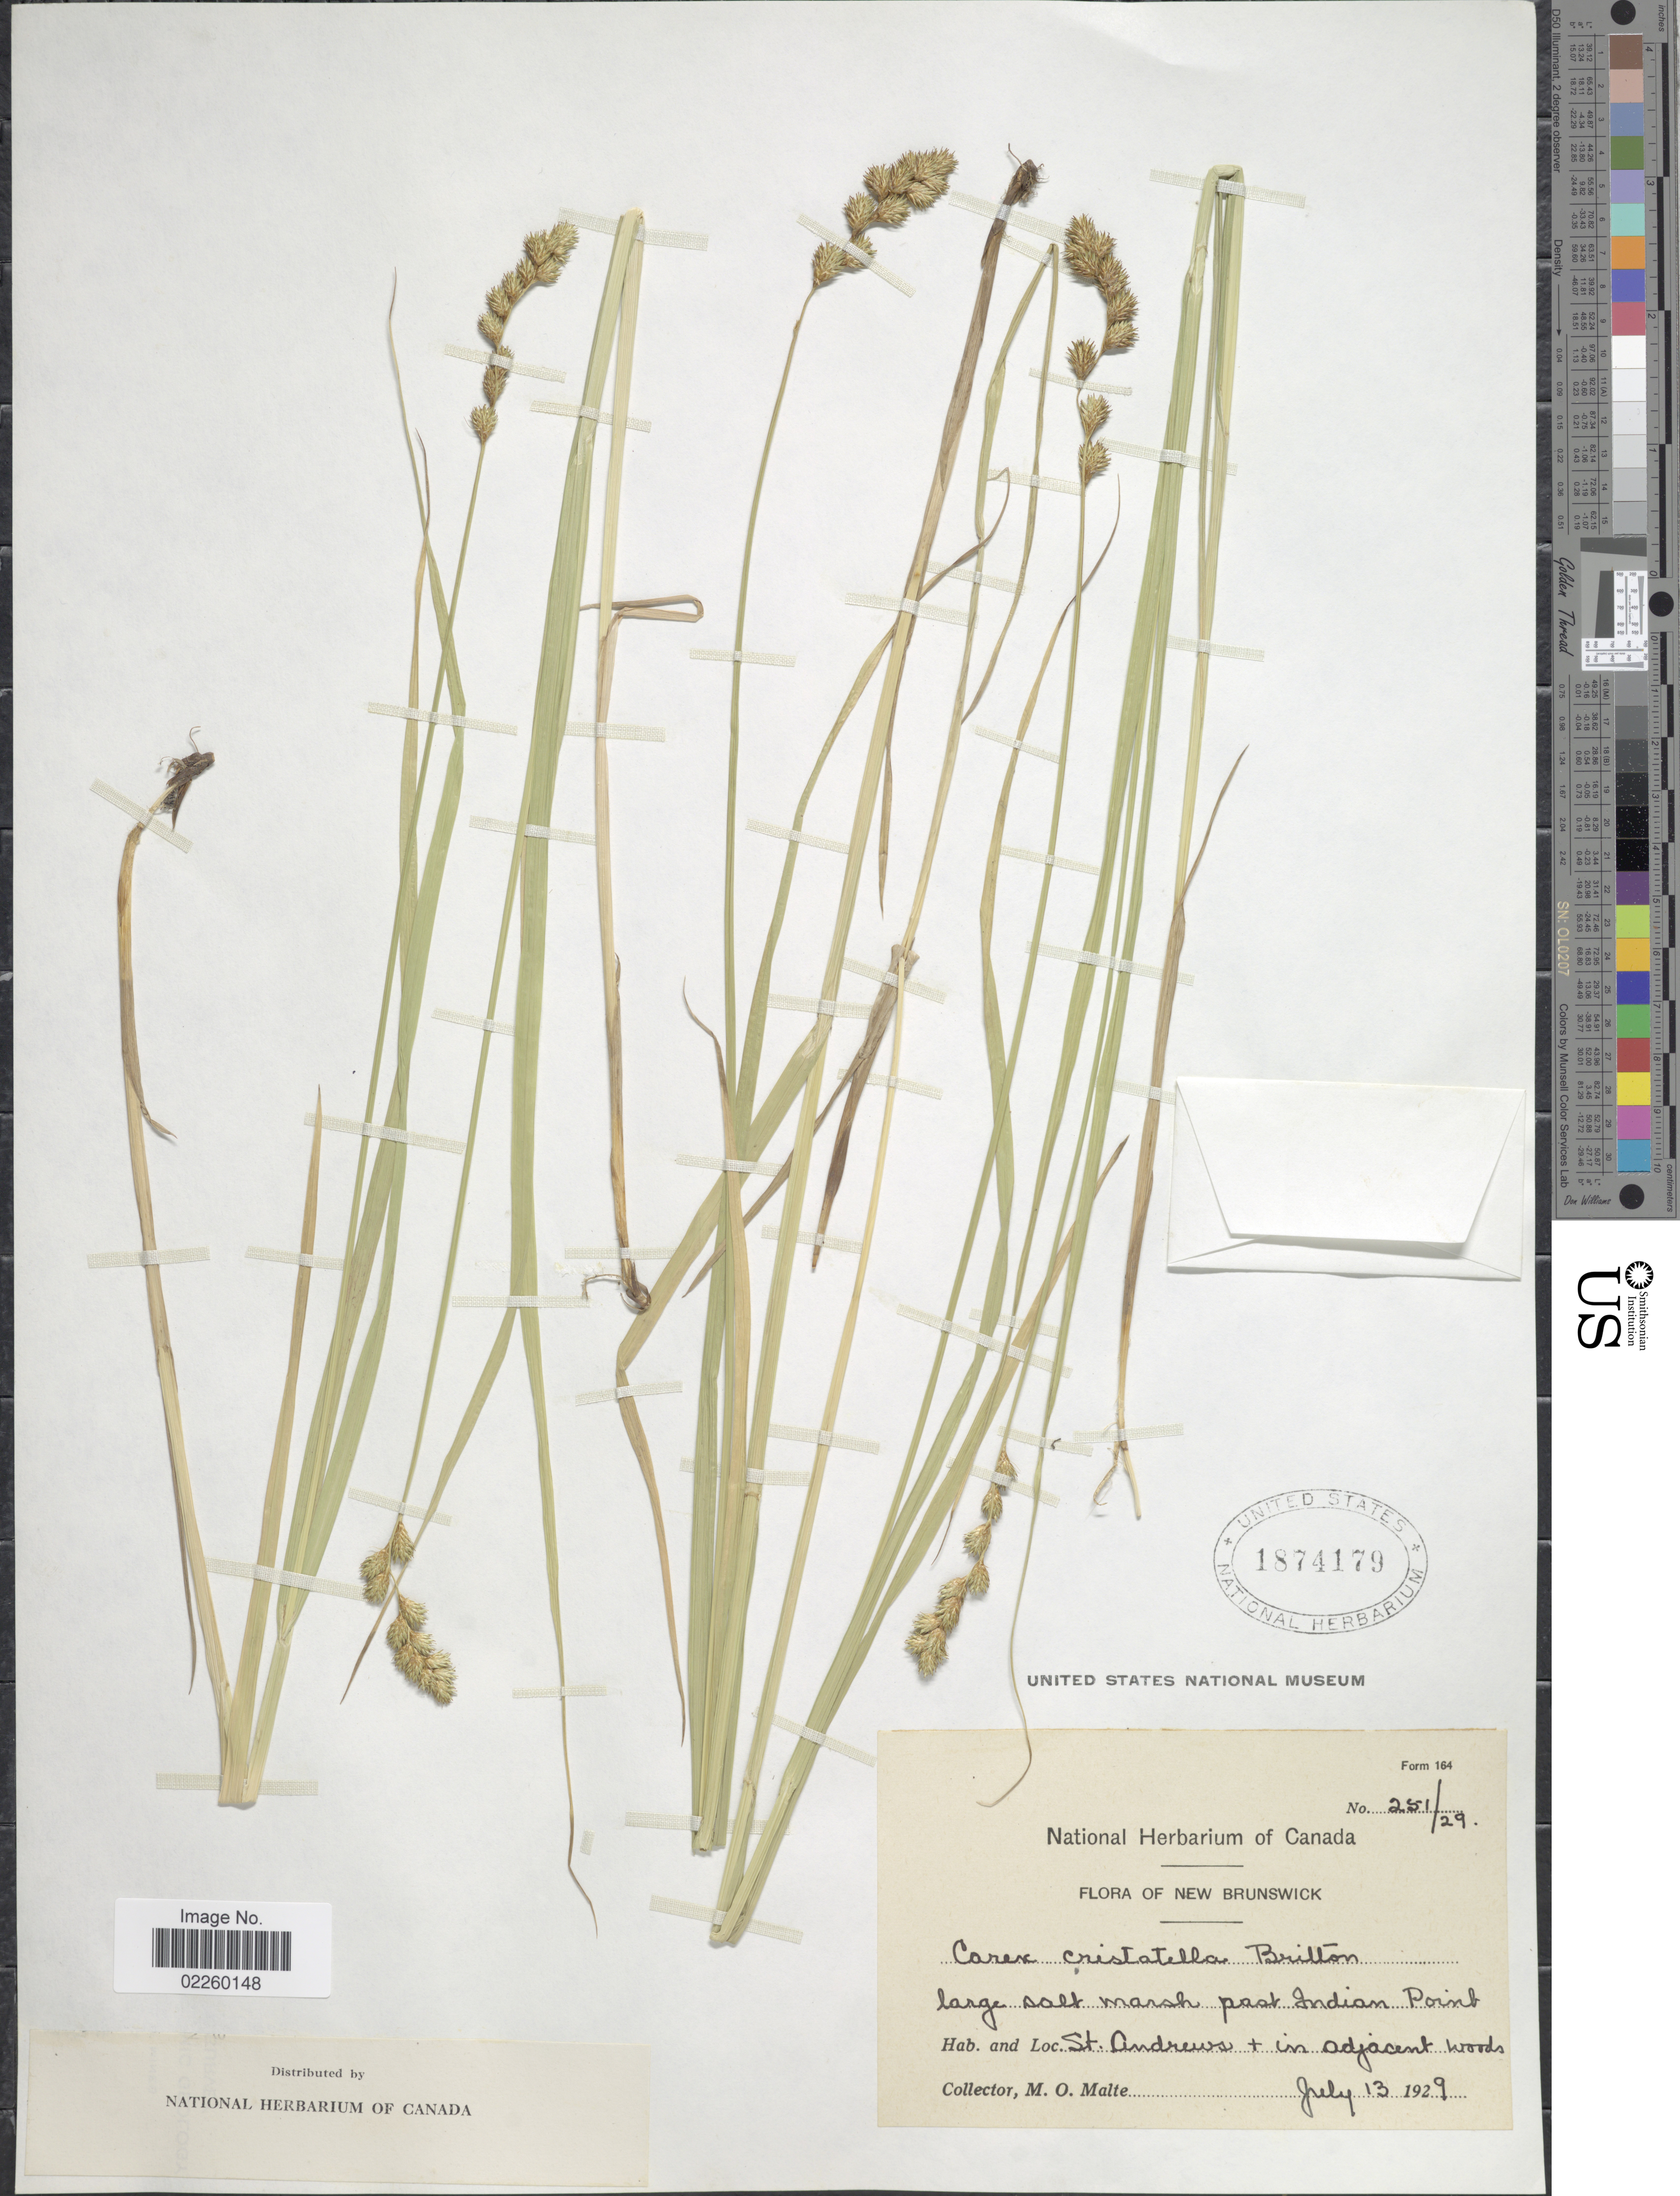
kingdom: Plantae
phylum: Tracheophyta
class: Liliopsida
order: Poales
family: Cyperaceae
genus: Carex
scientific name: Carex cristatella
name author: Britton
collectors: M. O. Malte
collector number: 251/29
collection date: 1929-07-13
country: Canada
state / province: New Brunswick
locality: St. Andrews + in adjacent woods. past Indian Point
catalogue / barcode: US 1874179